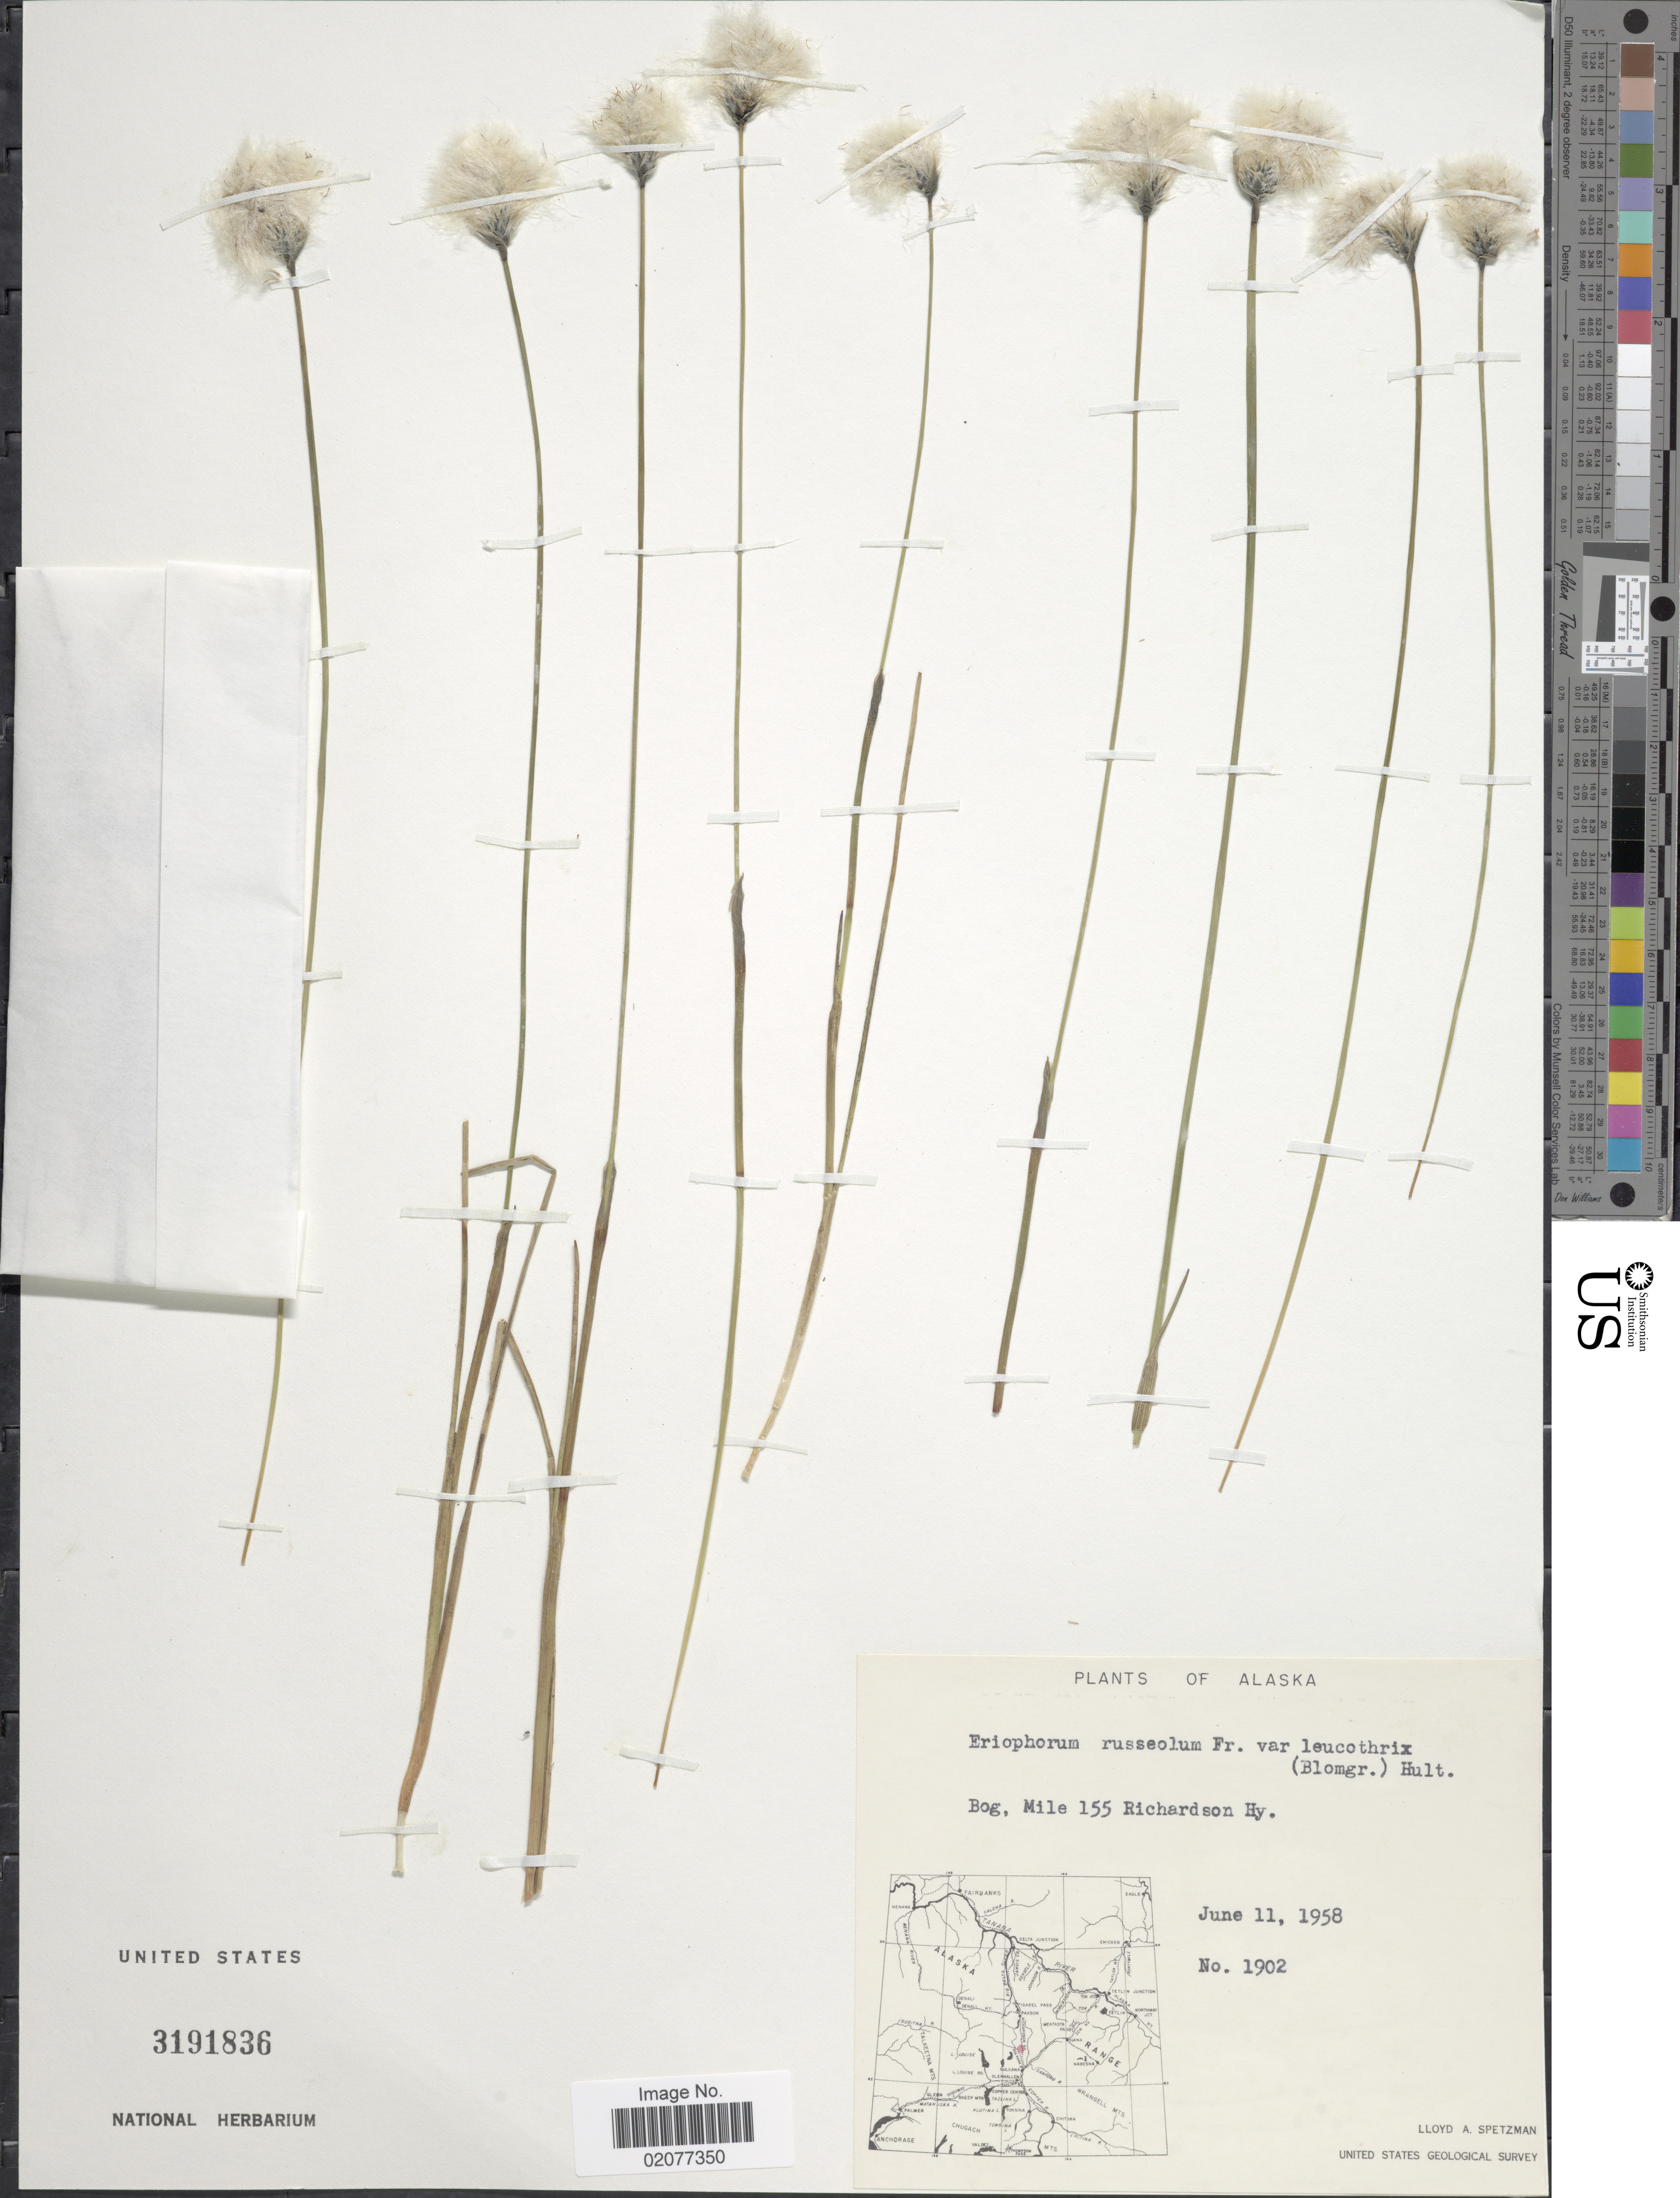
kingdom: Plantae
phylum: Tracheophyta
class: Liliopsida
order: Poales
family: Cyperaceae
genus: Eriophorum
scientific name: Eriophorum chamissonis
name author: C.A. Mey.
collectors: L. Spetzman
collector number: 1902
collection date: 1958-06-11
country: United States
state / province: Alaska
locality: Bog, Mile 155 Richardson Hwy.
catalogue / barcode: US 3191836